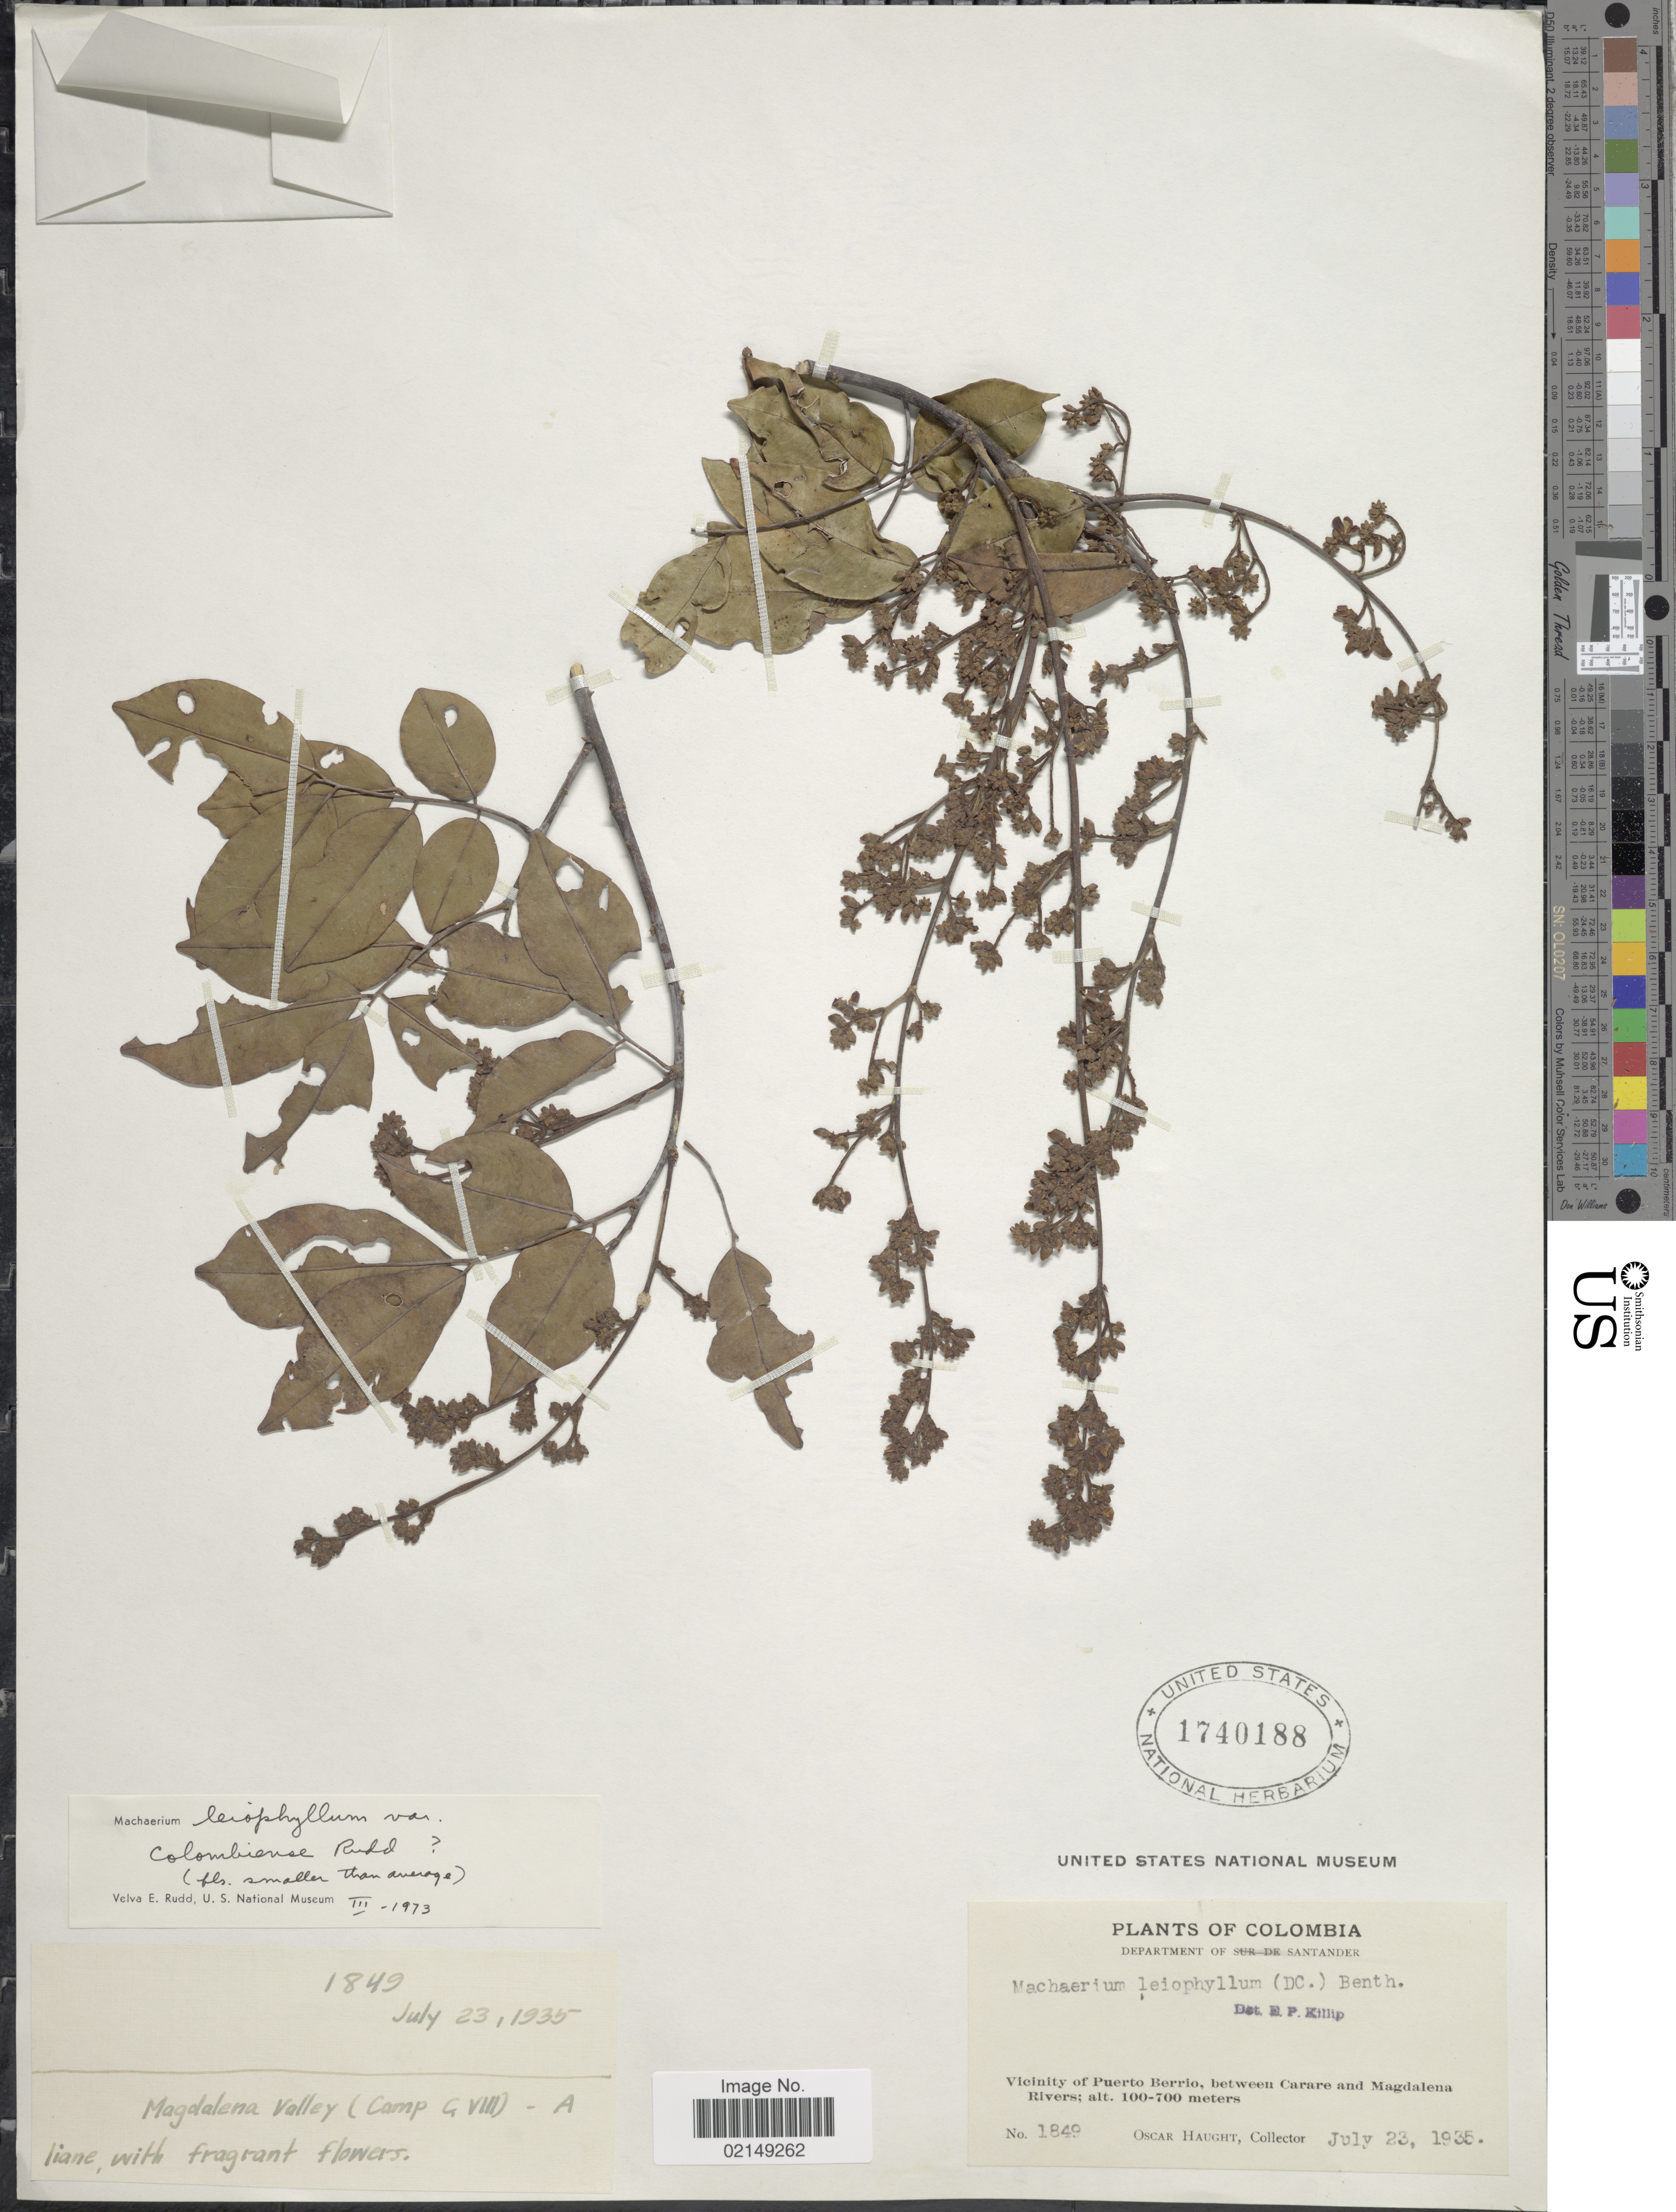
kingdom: Plantae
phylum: Tracheophyta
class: Magnoliopsida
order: Fabales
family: Fabaceae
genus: Machaerium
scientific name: Machaerium leiophyllum var. colombiense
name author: Rudd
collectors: O. L. Haught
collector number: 1849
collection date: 1935-07-23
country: Colombia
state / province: Santander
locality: Vicinity of Puerto Berrio, between Carare and Magdalena Rivers. Magdalena Valley (Camp G VIII)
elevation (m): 100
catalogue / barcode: US 1740188